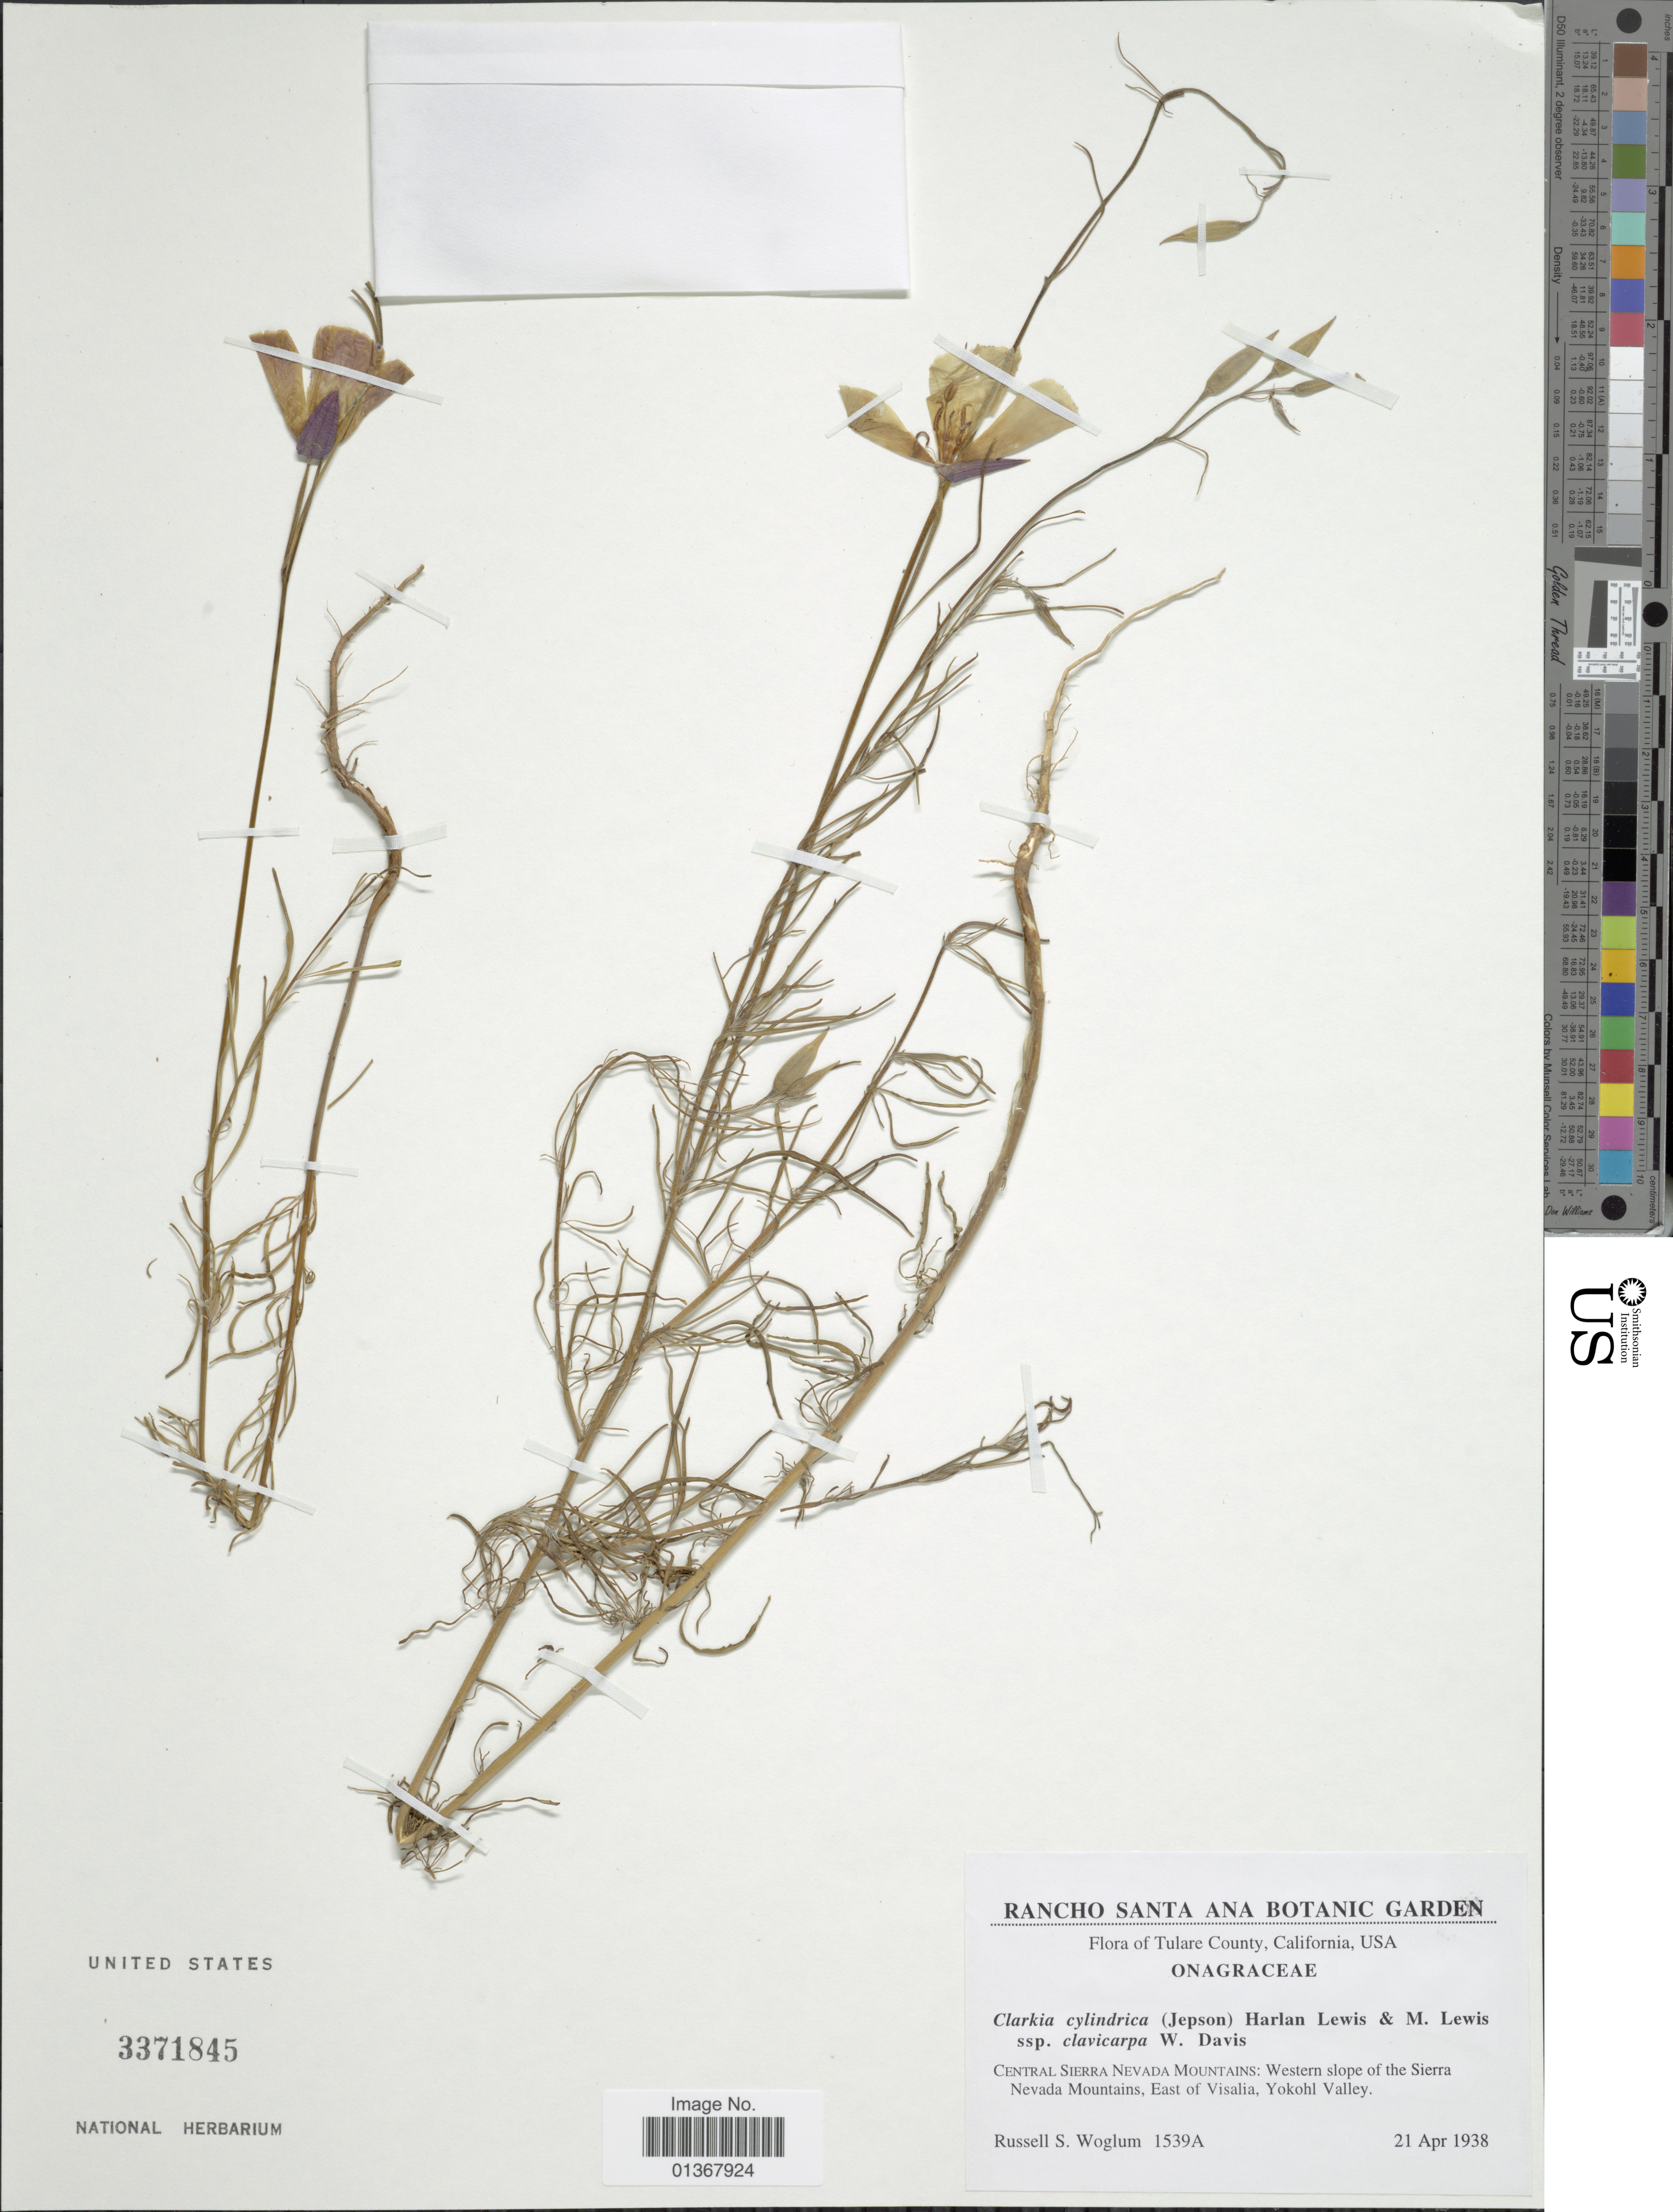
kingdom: Plantae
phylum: Tracheophyta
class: Magnoliopsida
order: Myrtales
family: Onagraceae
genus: Clarkia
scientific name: Clarkia cylindrica subsp. clavicarpa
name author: W.S. Davis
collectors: R. Woglum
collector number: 1539A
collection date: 1938-04-21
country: United States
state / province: California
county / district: Tulare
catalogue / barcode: US 3371845